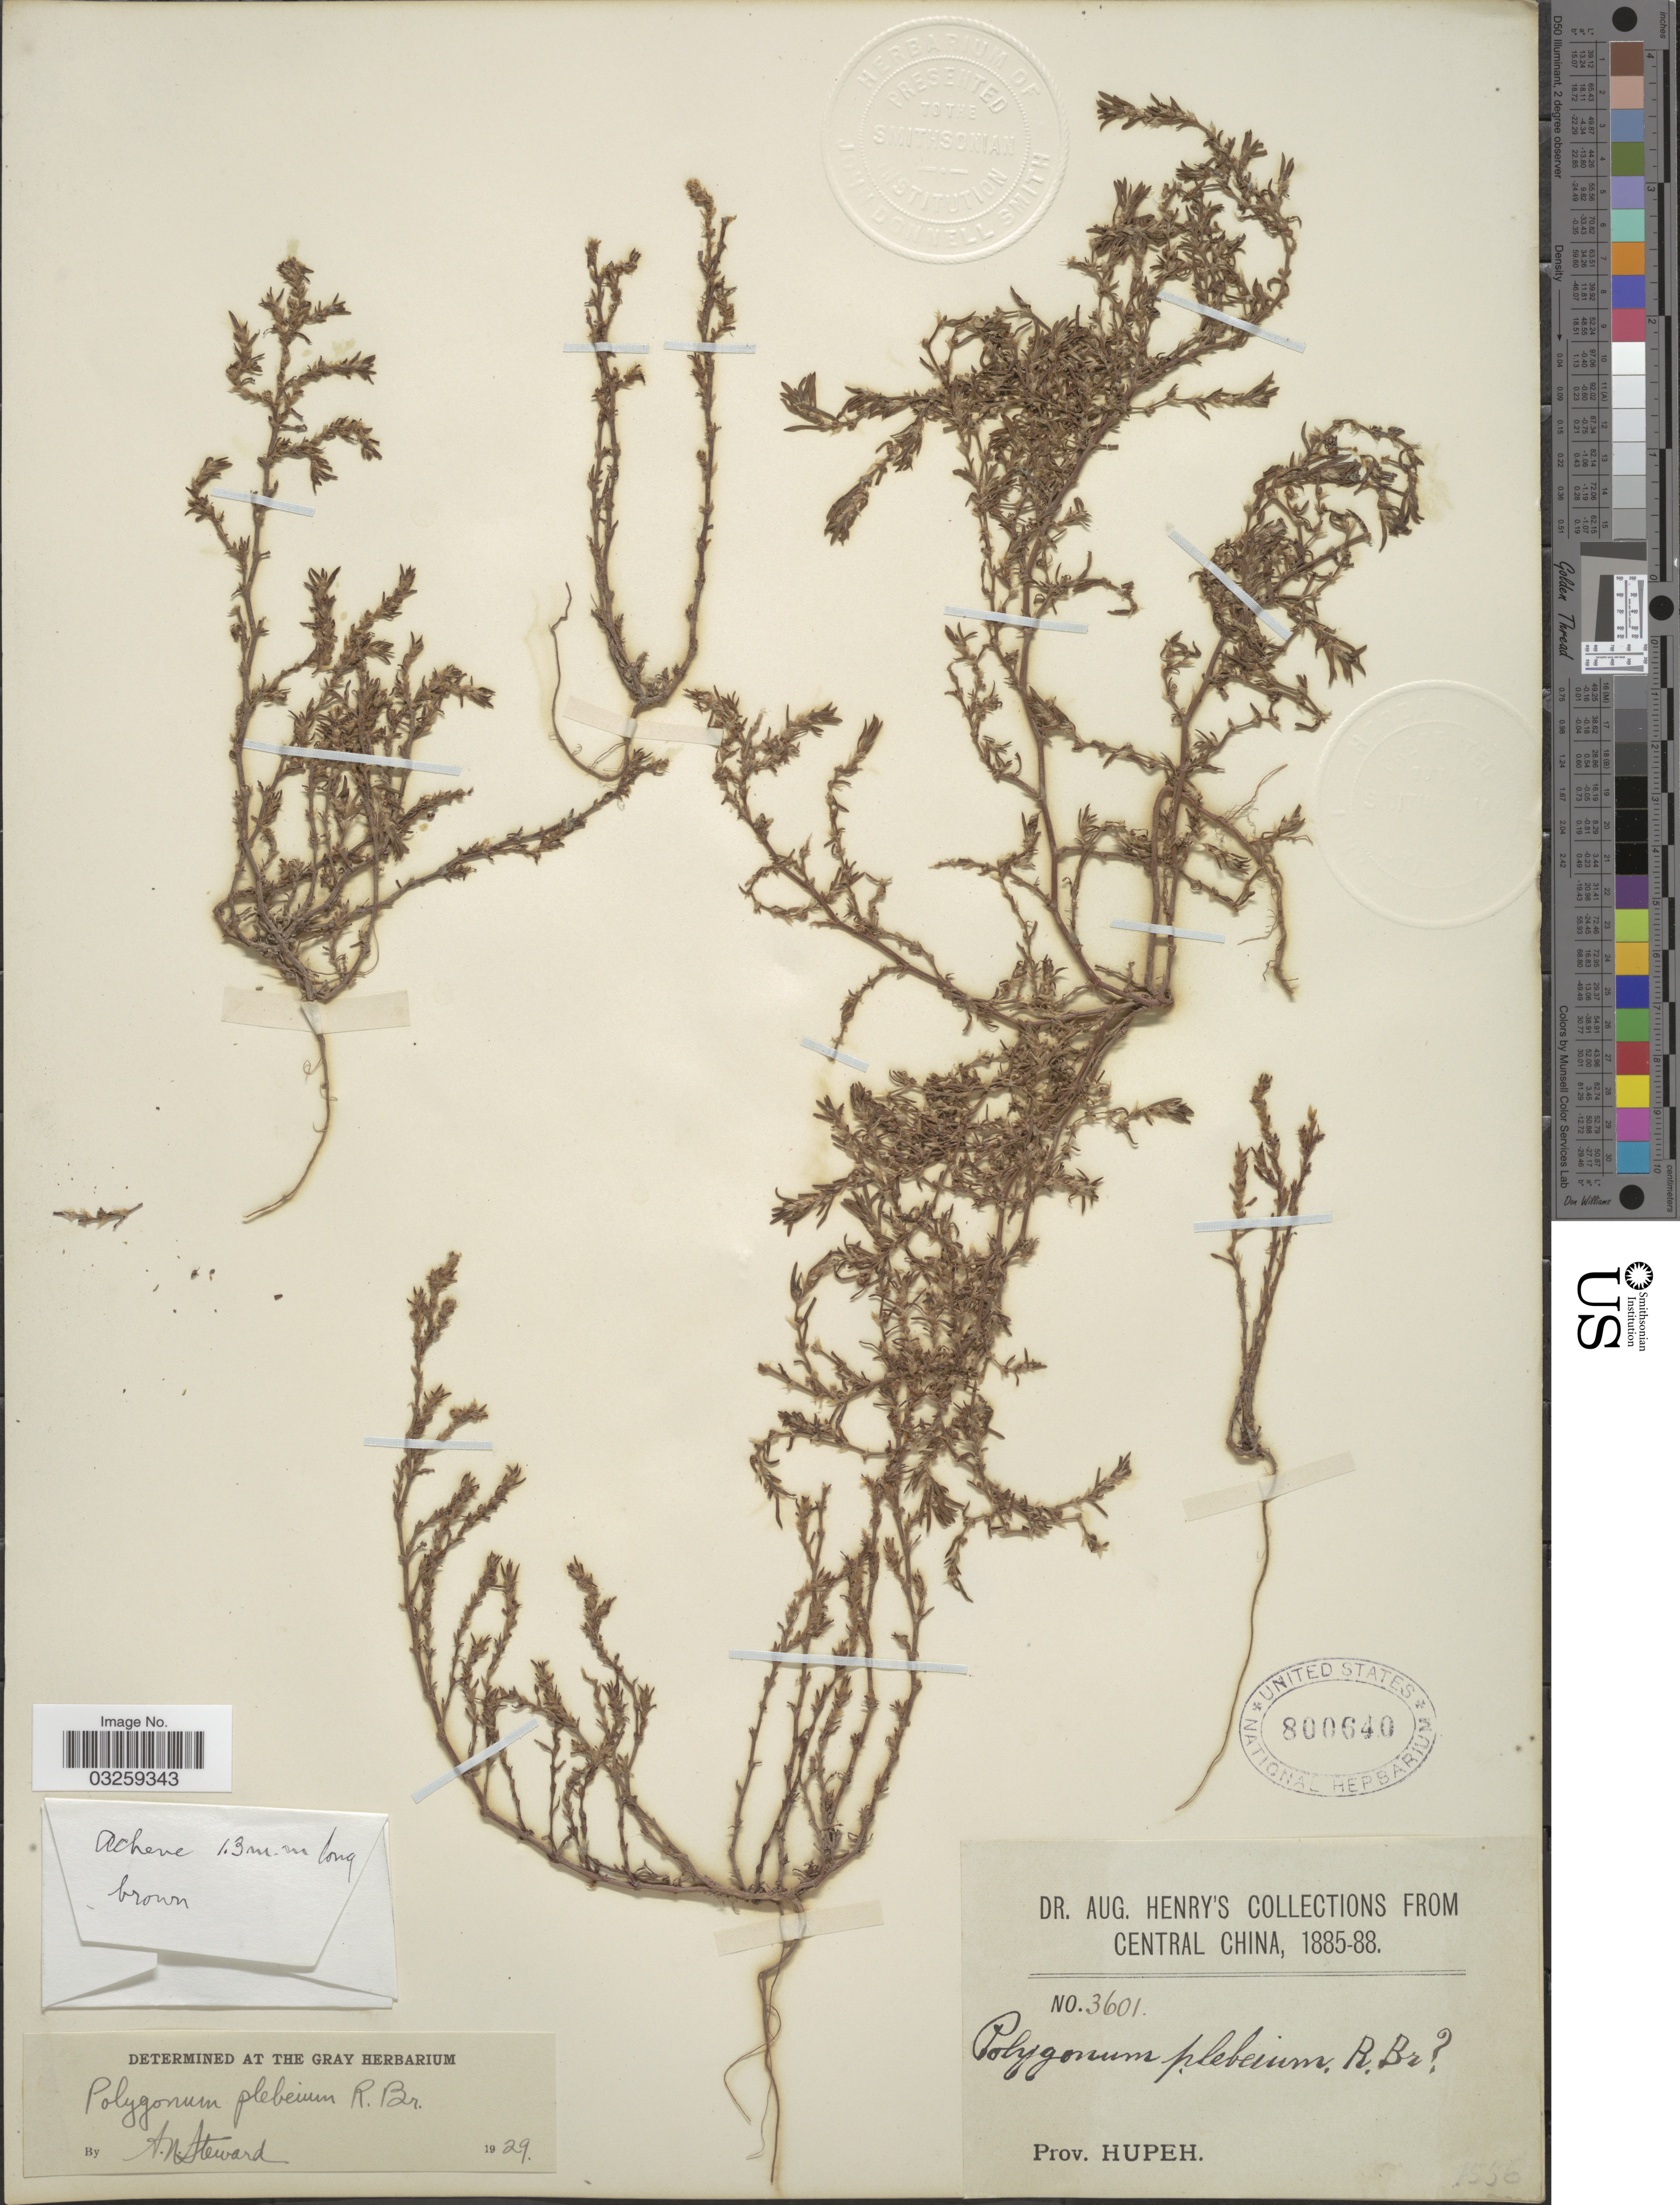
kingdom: Plantae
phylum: Tracheophyta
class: Magnoliopsida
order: Caryophyllales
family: Polygonaceae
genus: Polygonum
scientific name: Polygonum plebeium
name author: R. Br.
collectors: A. Henry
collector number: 3601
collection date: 1885/1888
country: China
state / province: Hubei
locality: Central China. Prov. Hupeh.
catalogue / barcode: US 800640